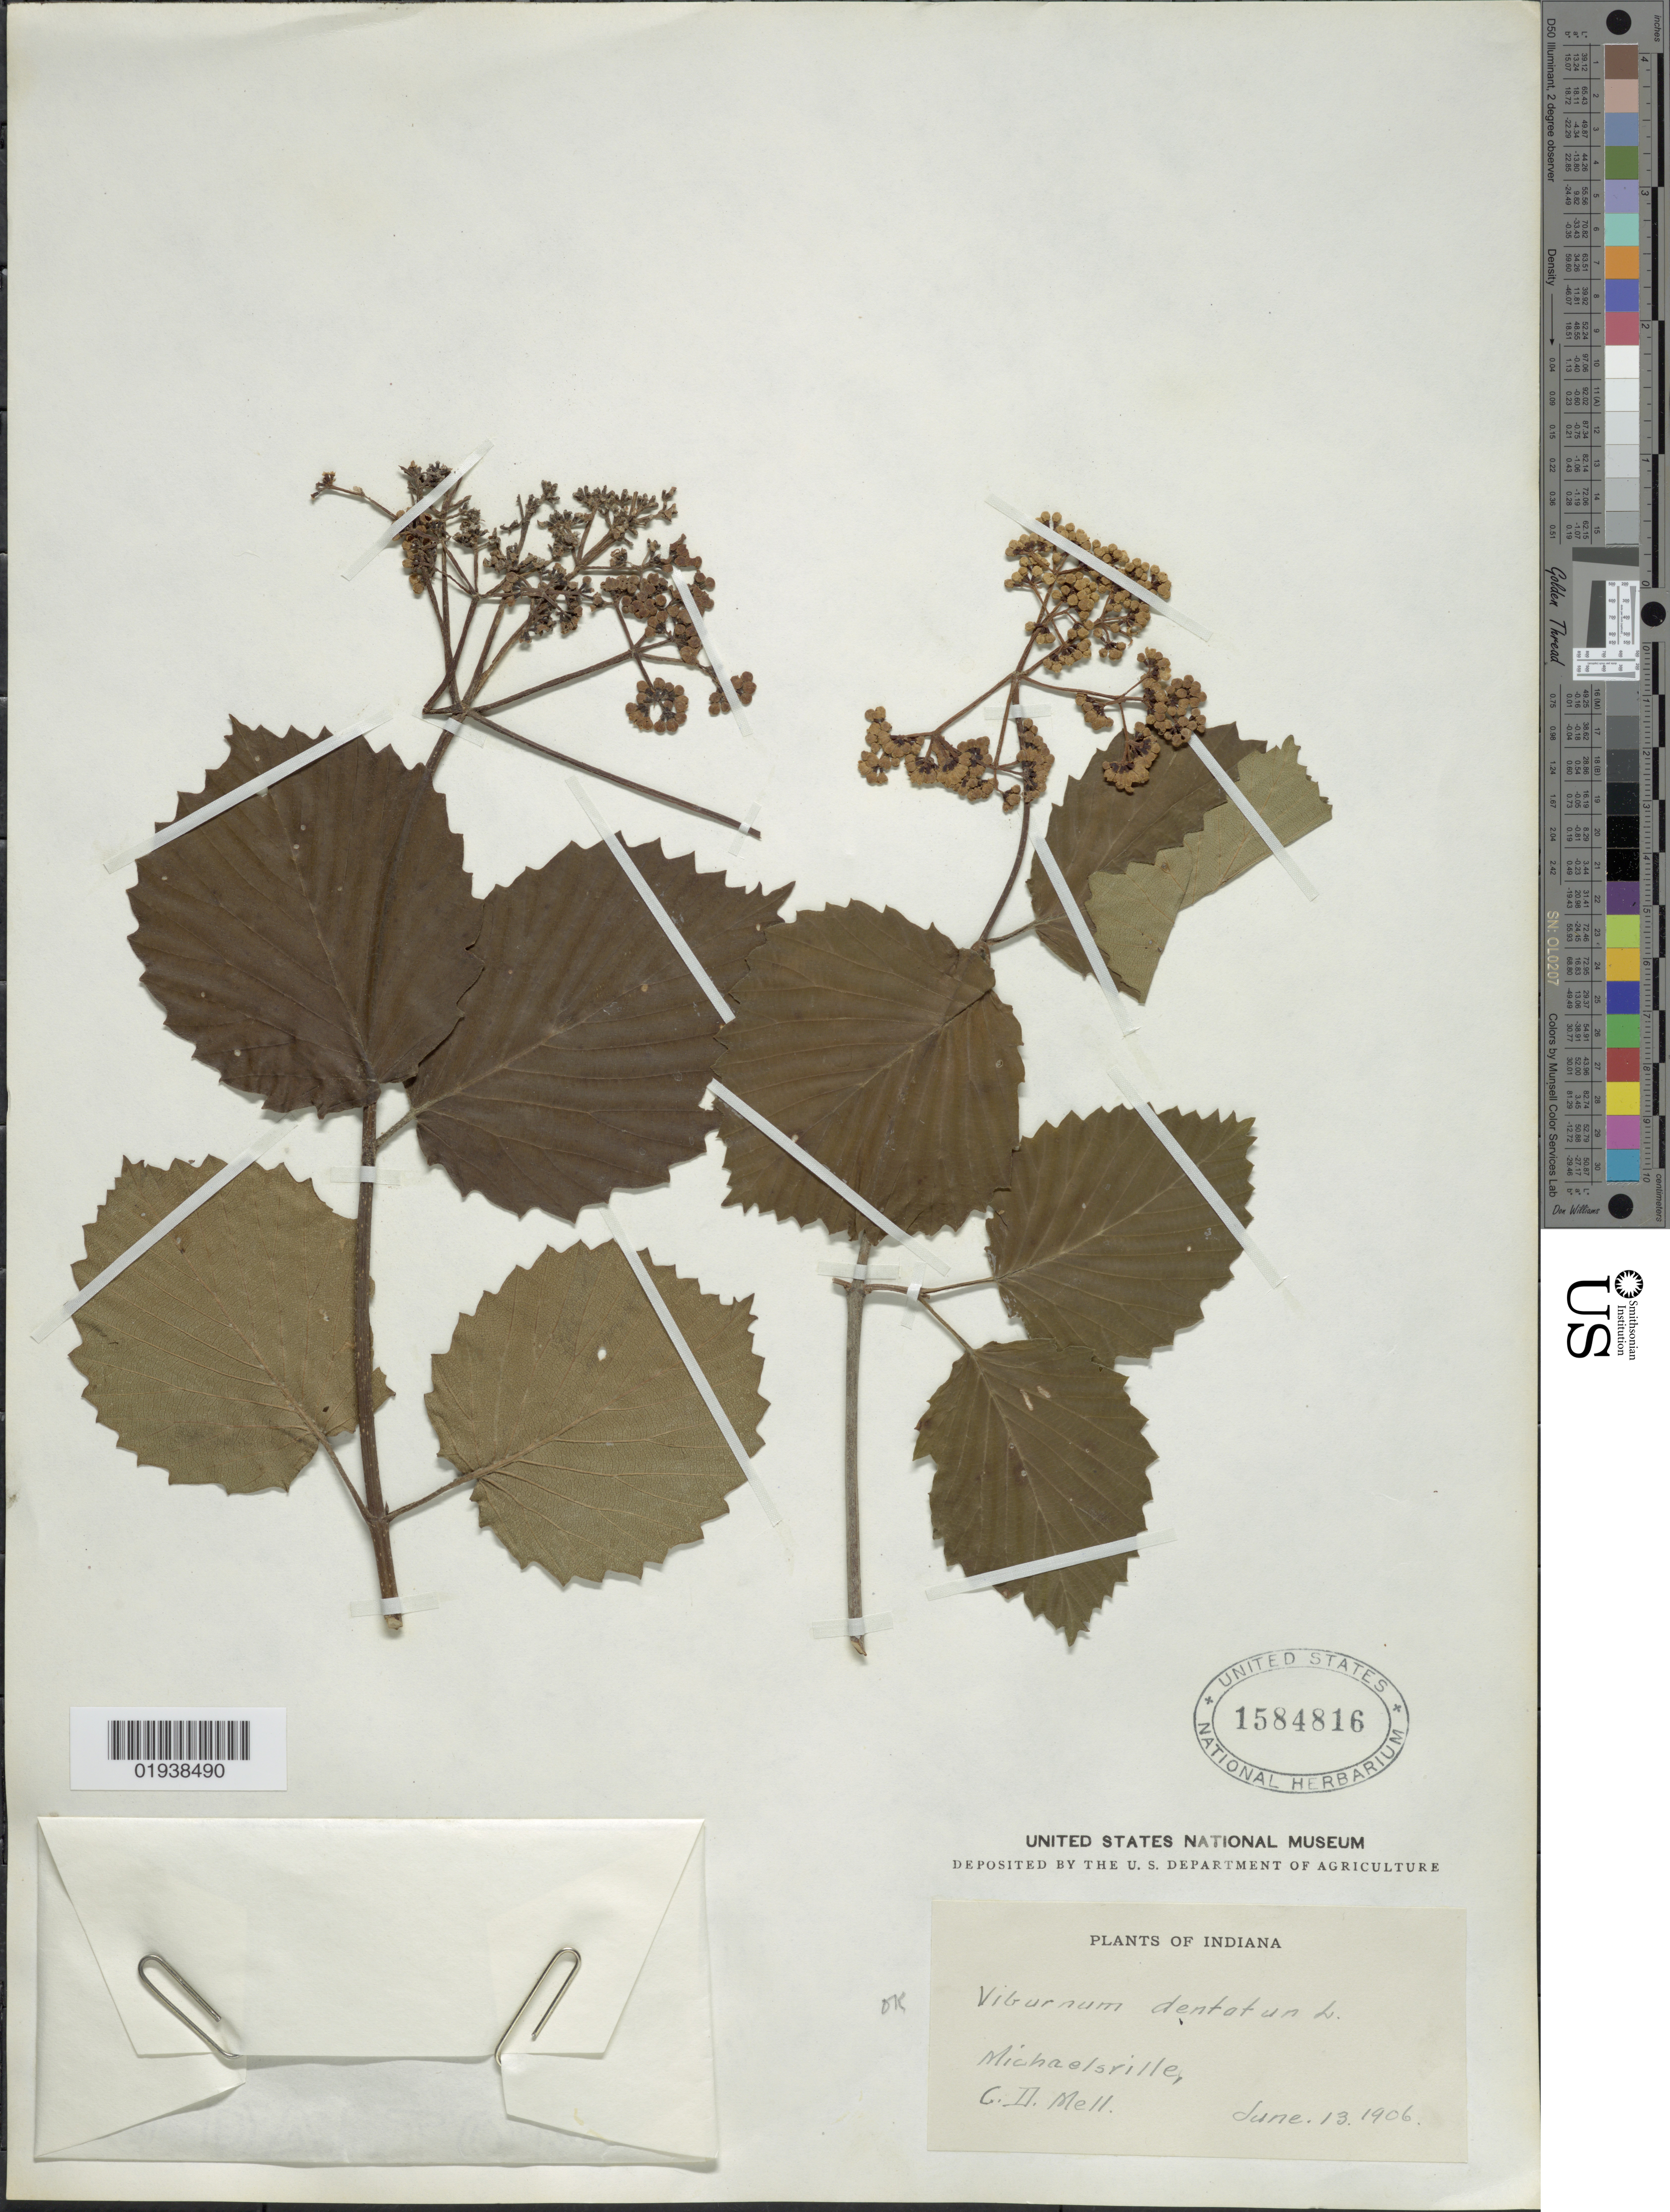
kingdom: Plantae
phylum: Tracheophyta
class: Magnoliopsida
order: Dipsacales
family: Viburnaceae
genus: Viburnum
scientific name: Viburnum dentatum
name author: L.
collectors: C. D. Mell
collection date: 1906-06-13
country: United States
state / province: Indiana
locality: Michaelsville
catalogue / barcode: US 1584816